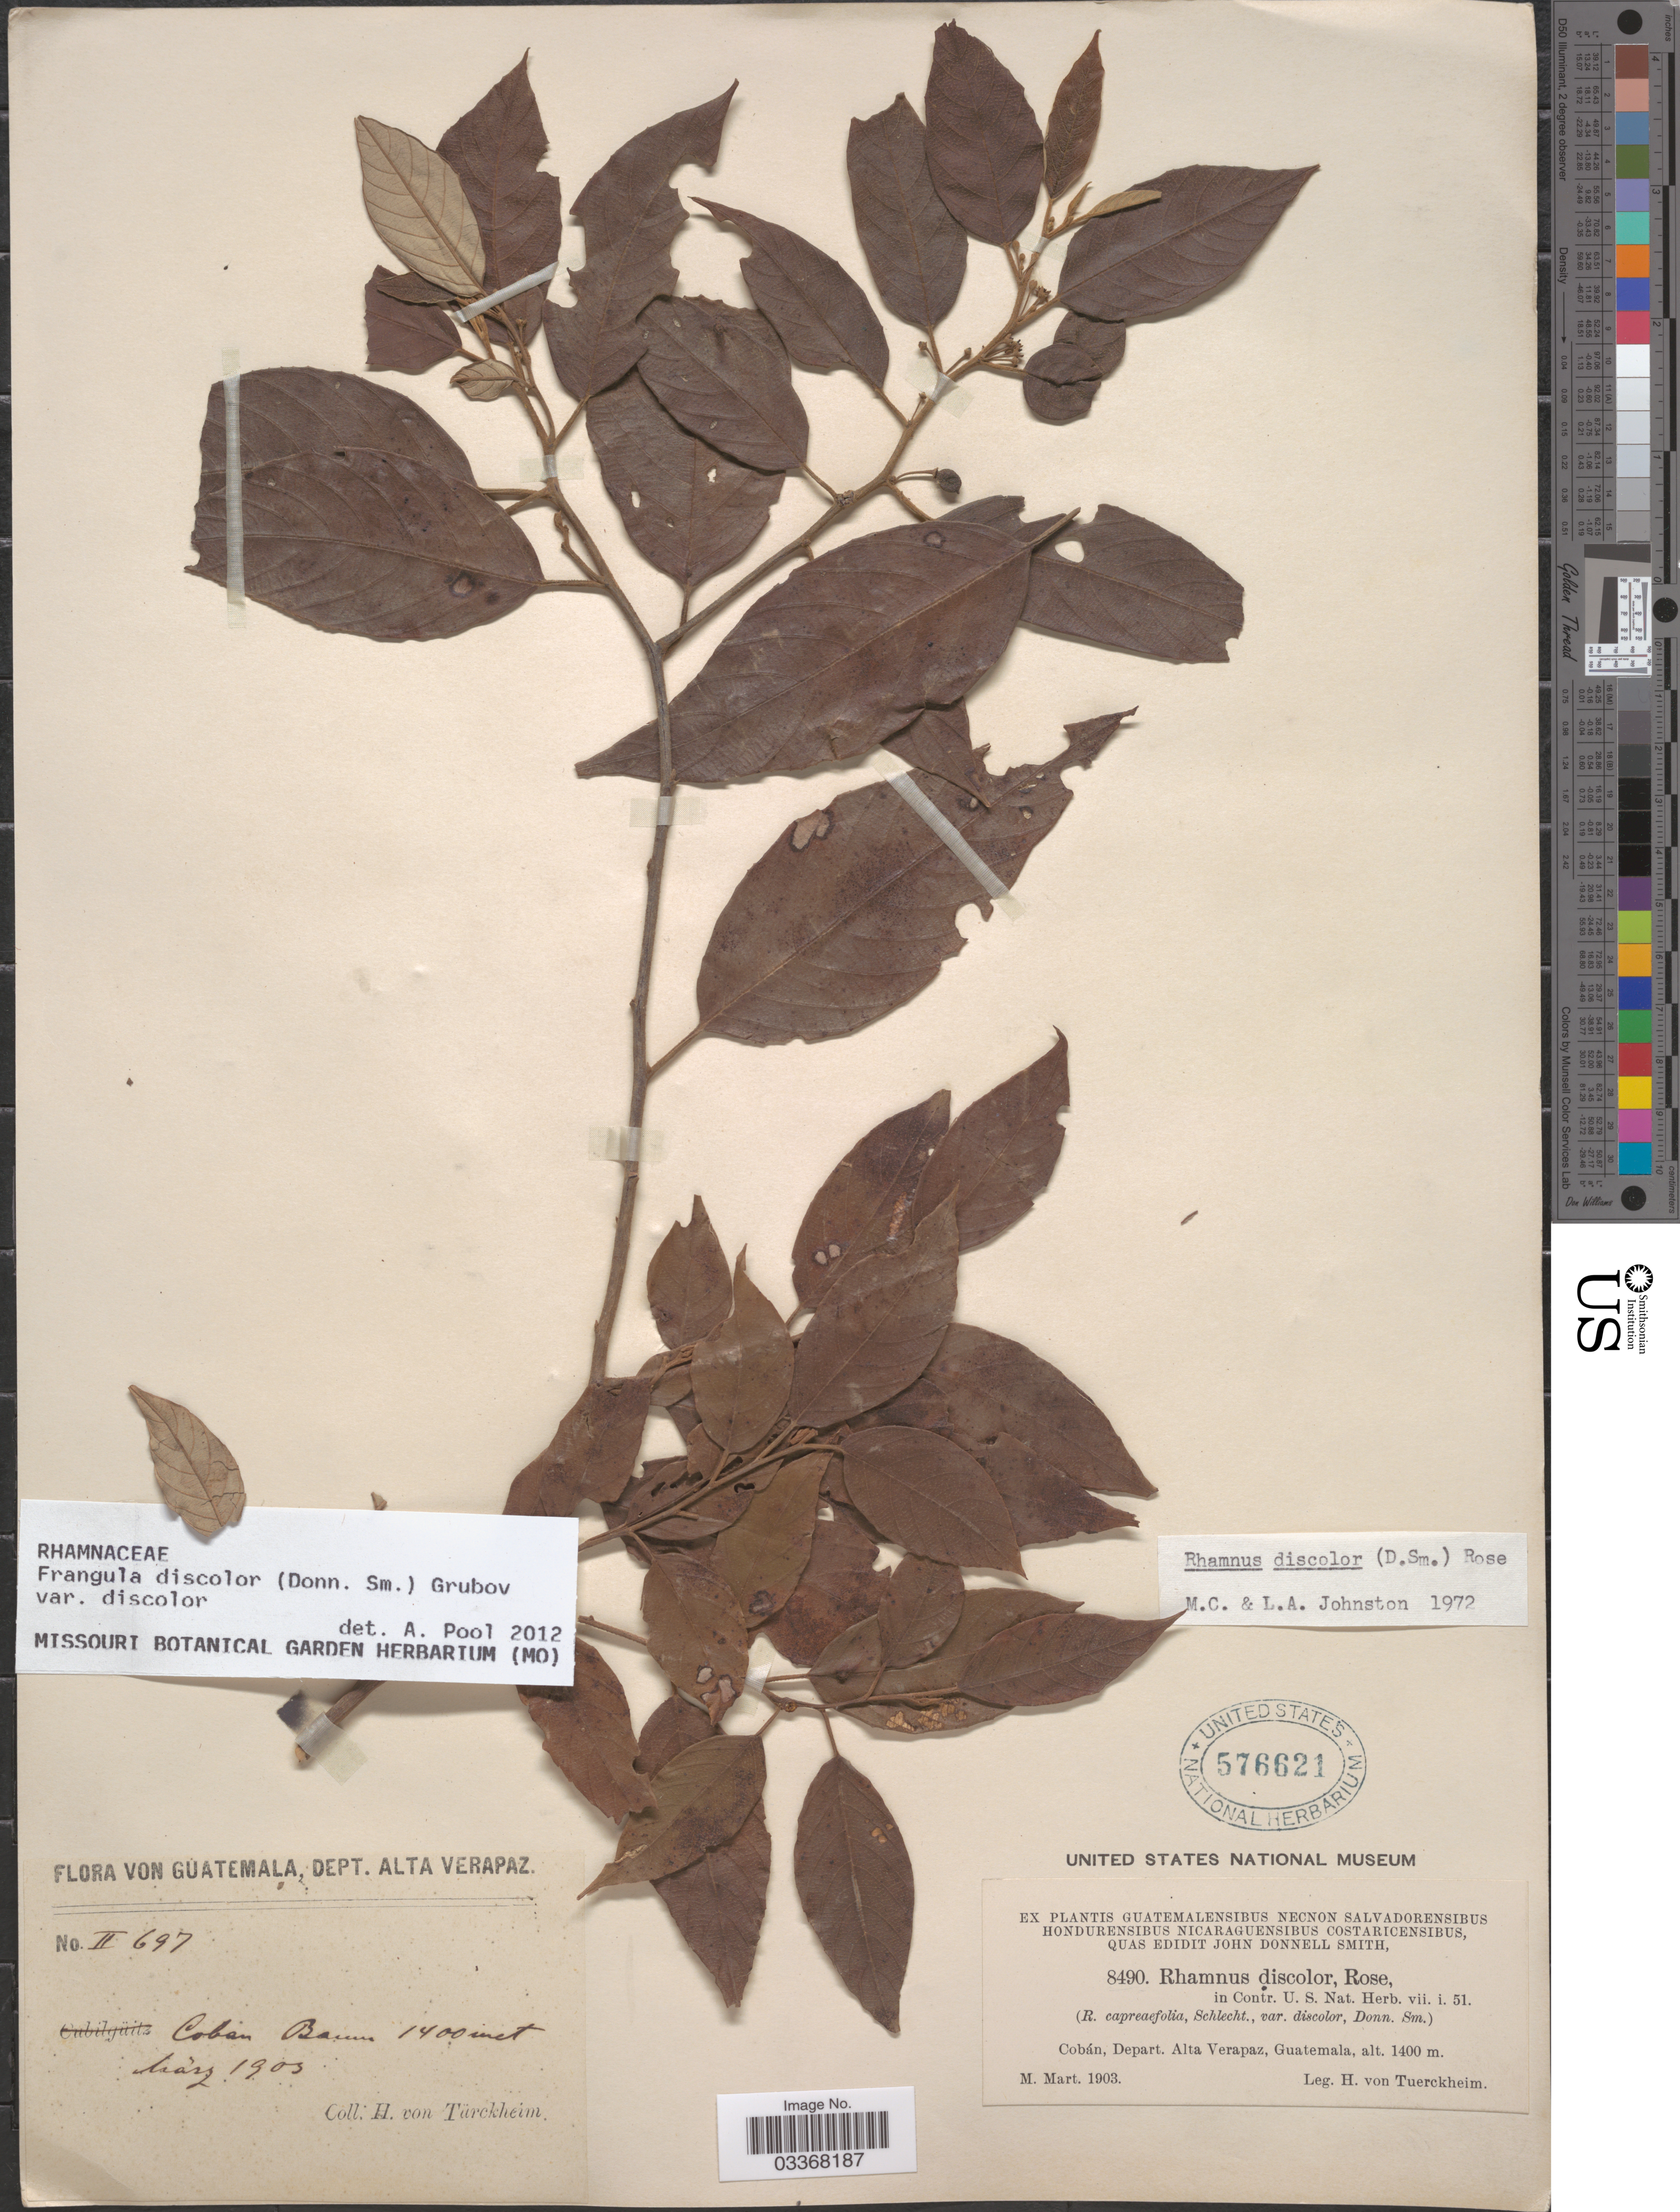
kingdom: Plantae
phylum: Tracheophyta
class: Magnoliopsida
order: Rosales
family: Rhamnaceae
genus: Frangula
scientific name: Frangula discolor var. discolor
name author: (Donn. Sm.) Grubov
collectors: H. von Türckheim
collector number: II697/8490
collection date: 1903-03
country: Guatemala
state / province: Alta Verapaz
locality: Baum [tree], Cobán, Depart. Alta Verapaz.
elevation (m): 1400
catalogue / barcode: US 576621